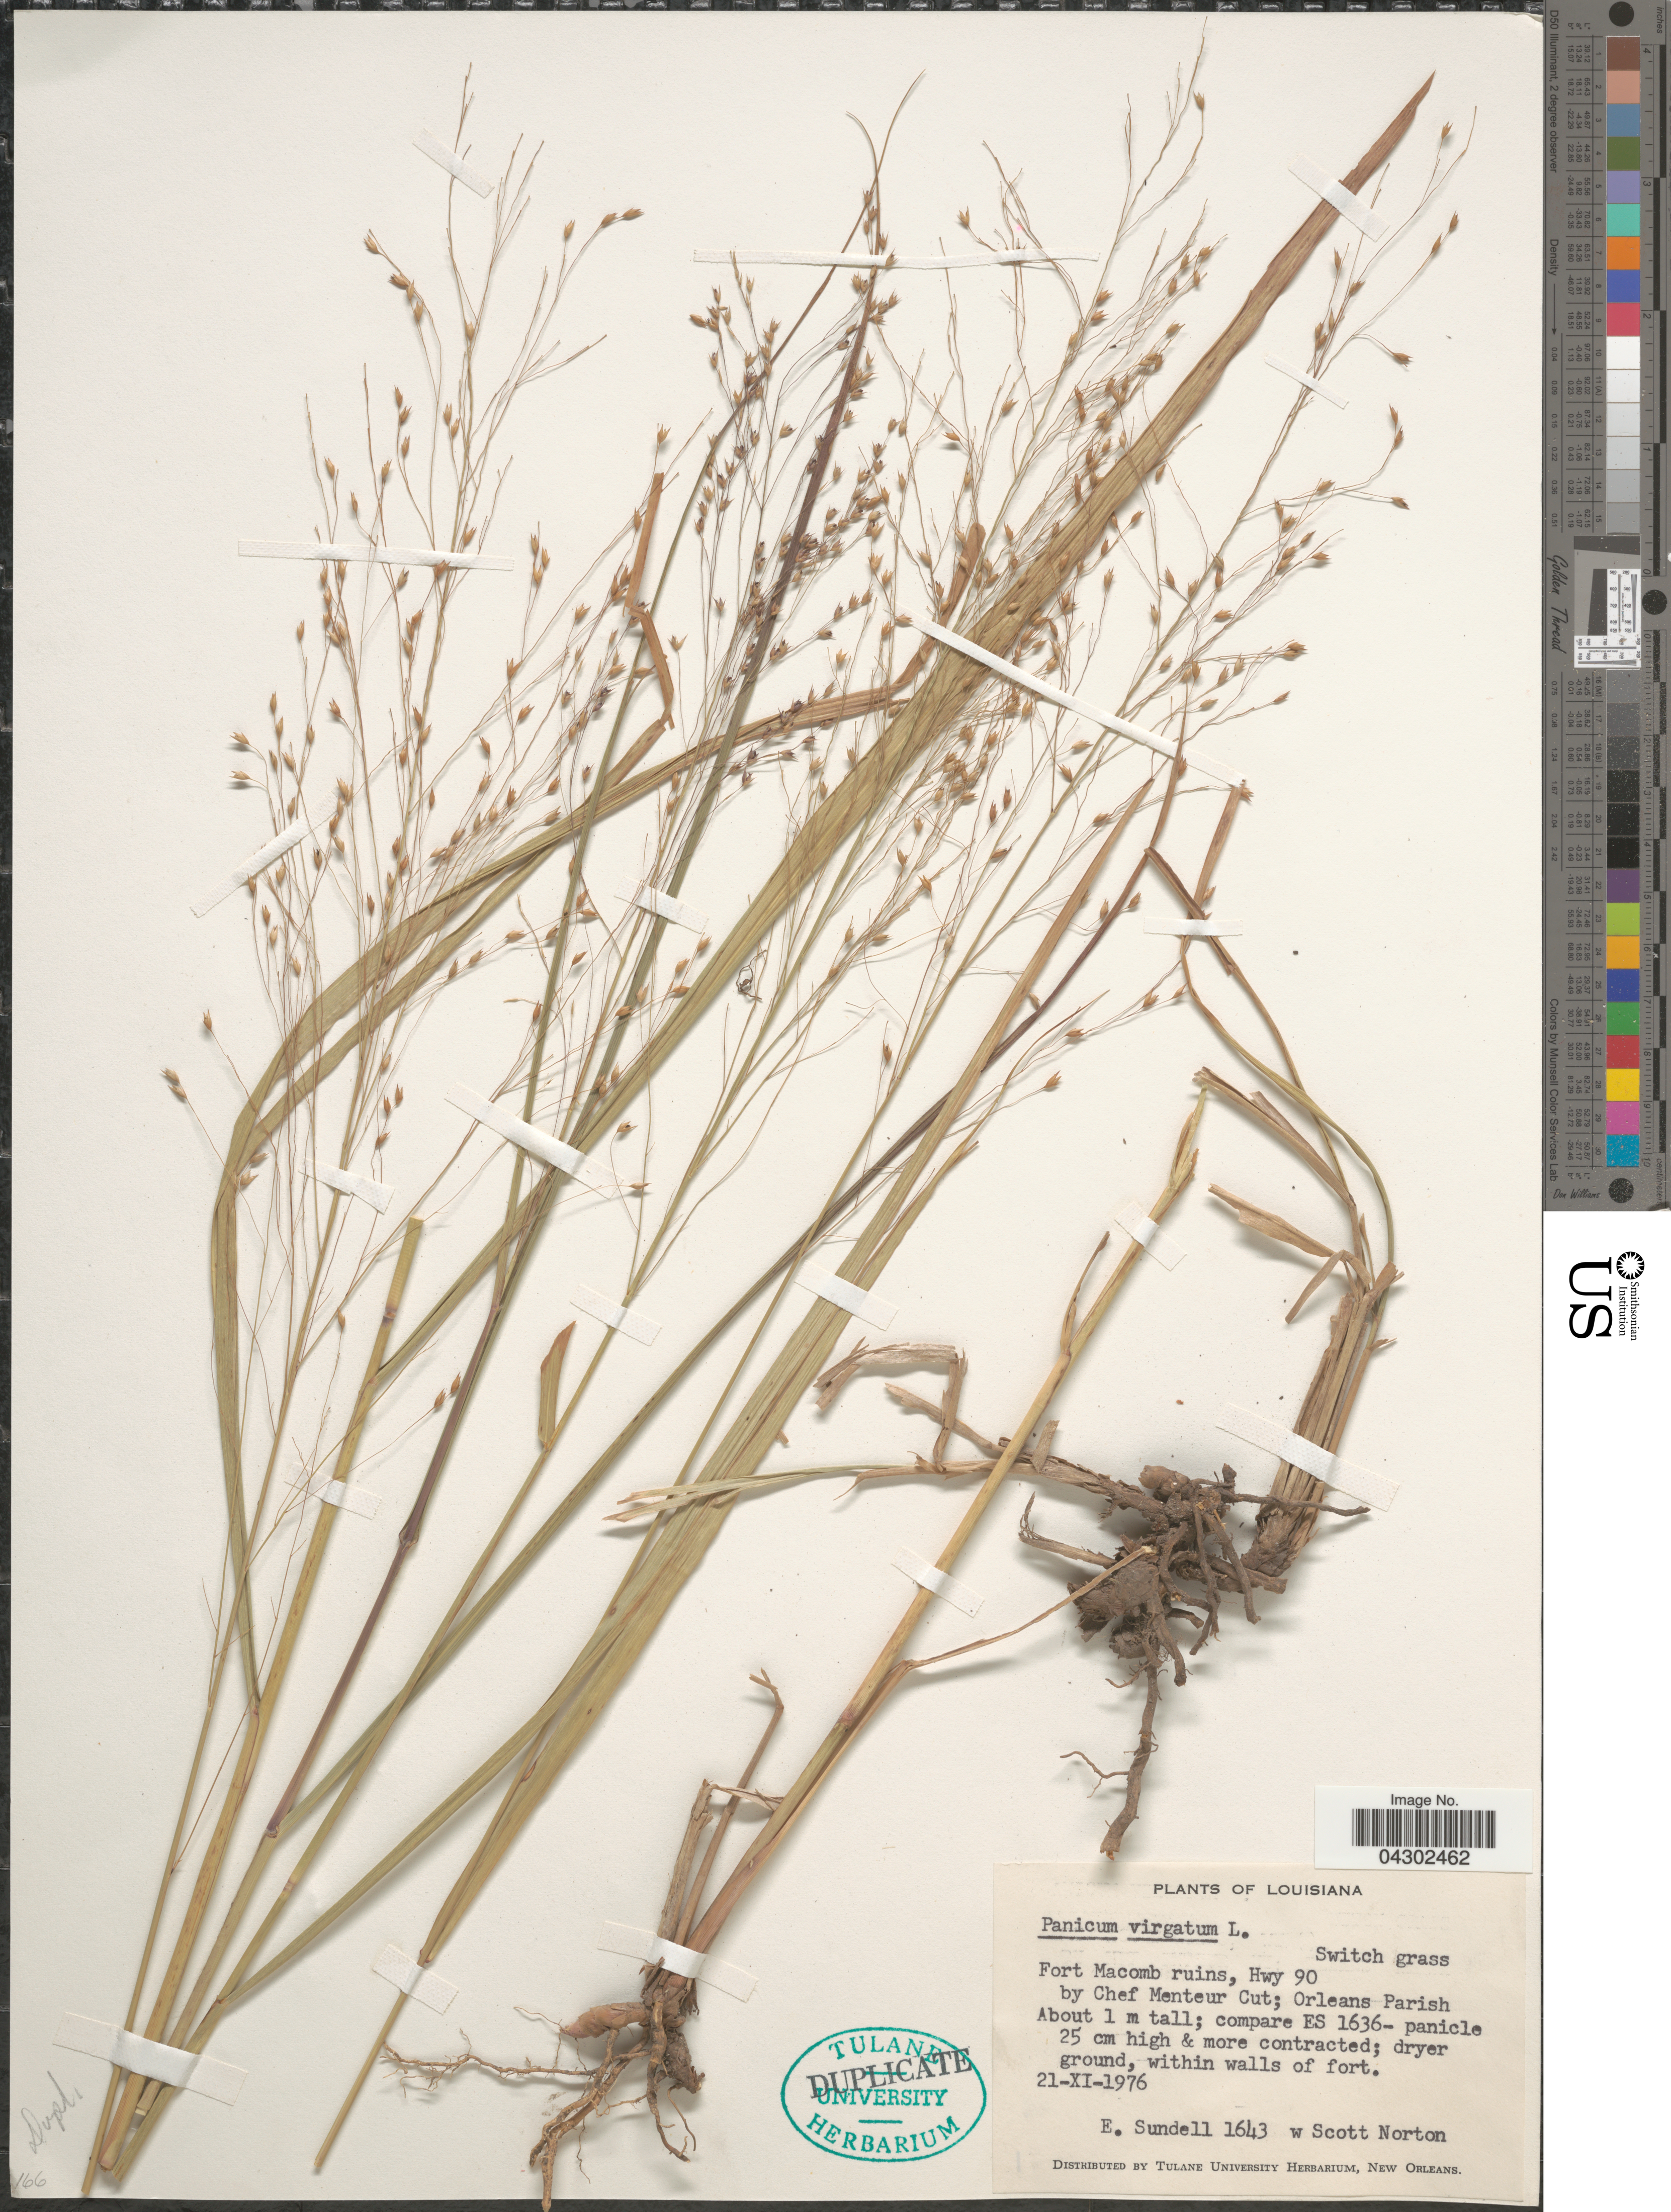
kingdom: Plantae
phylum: Tracheophyta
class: Liliopsida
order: Poales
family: Poaceae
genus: Panicum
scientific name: Panicum virgatum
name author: L.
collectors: E. Sundell & S. Norton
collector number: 1643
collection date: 1976-11-21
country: United States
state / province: Louisiana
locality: Fort Macomb ruins, Hwy 90 by Chef Menteur Cut; Orleans Parish.